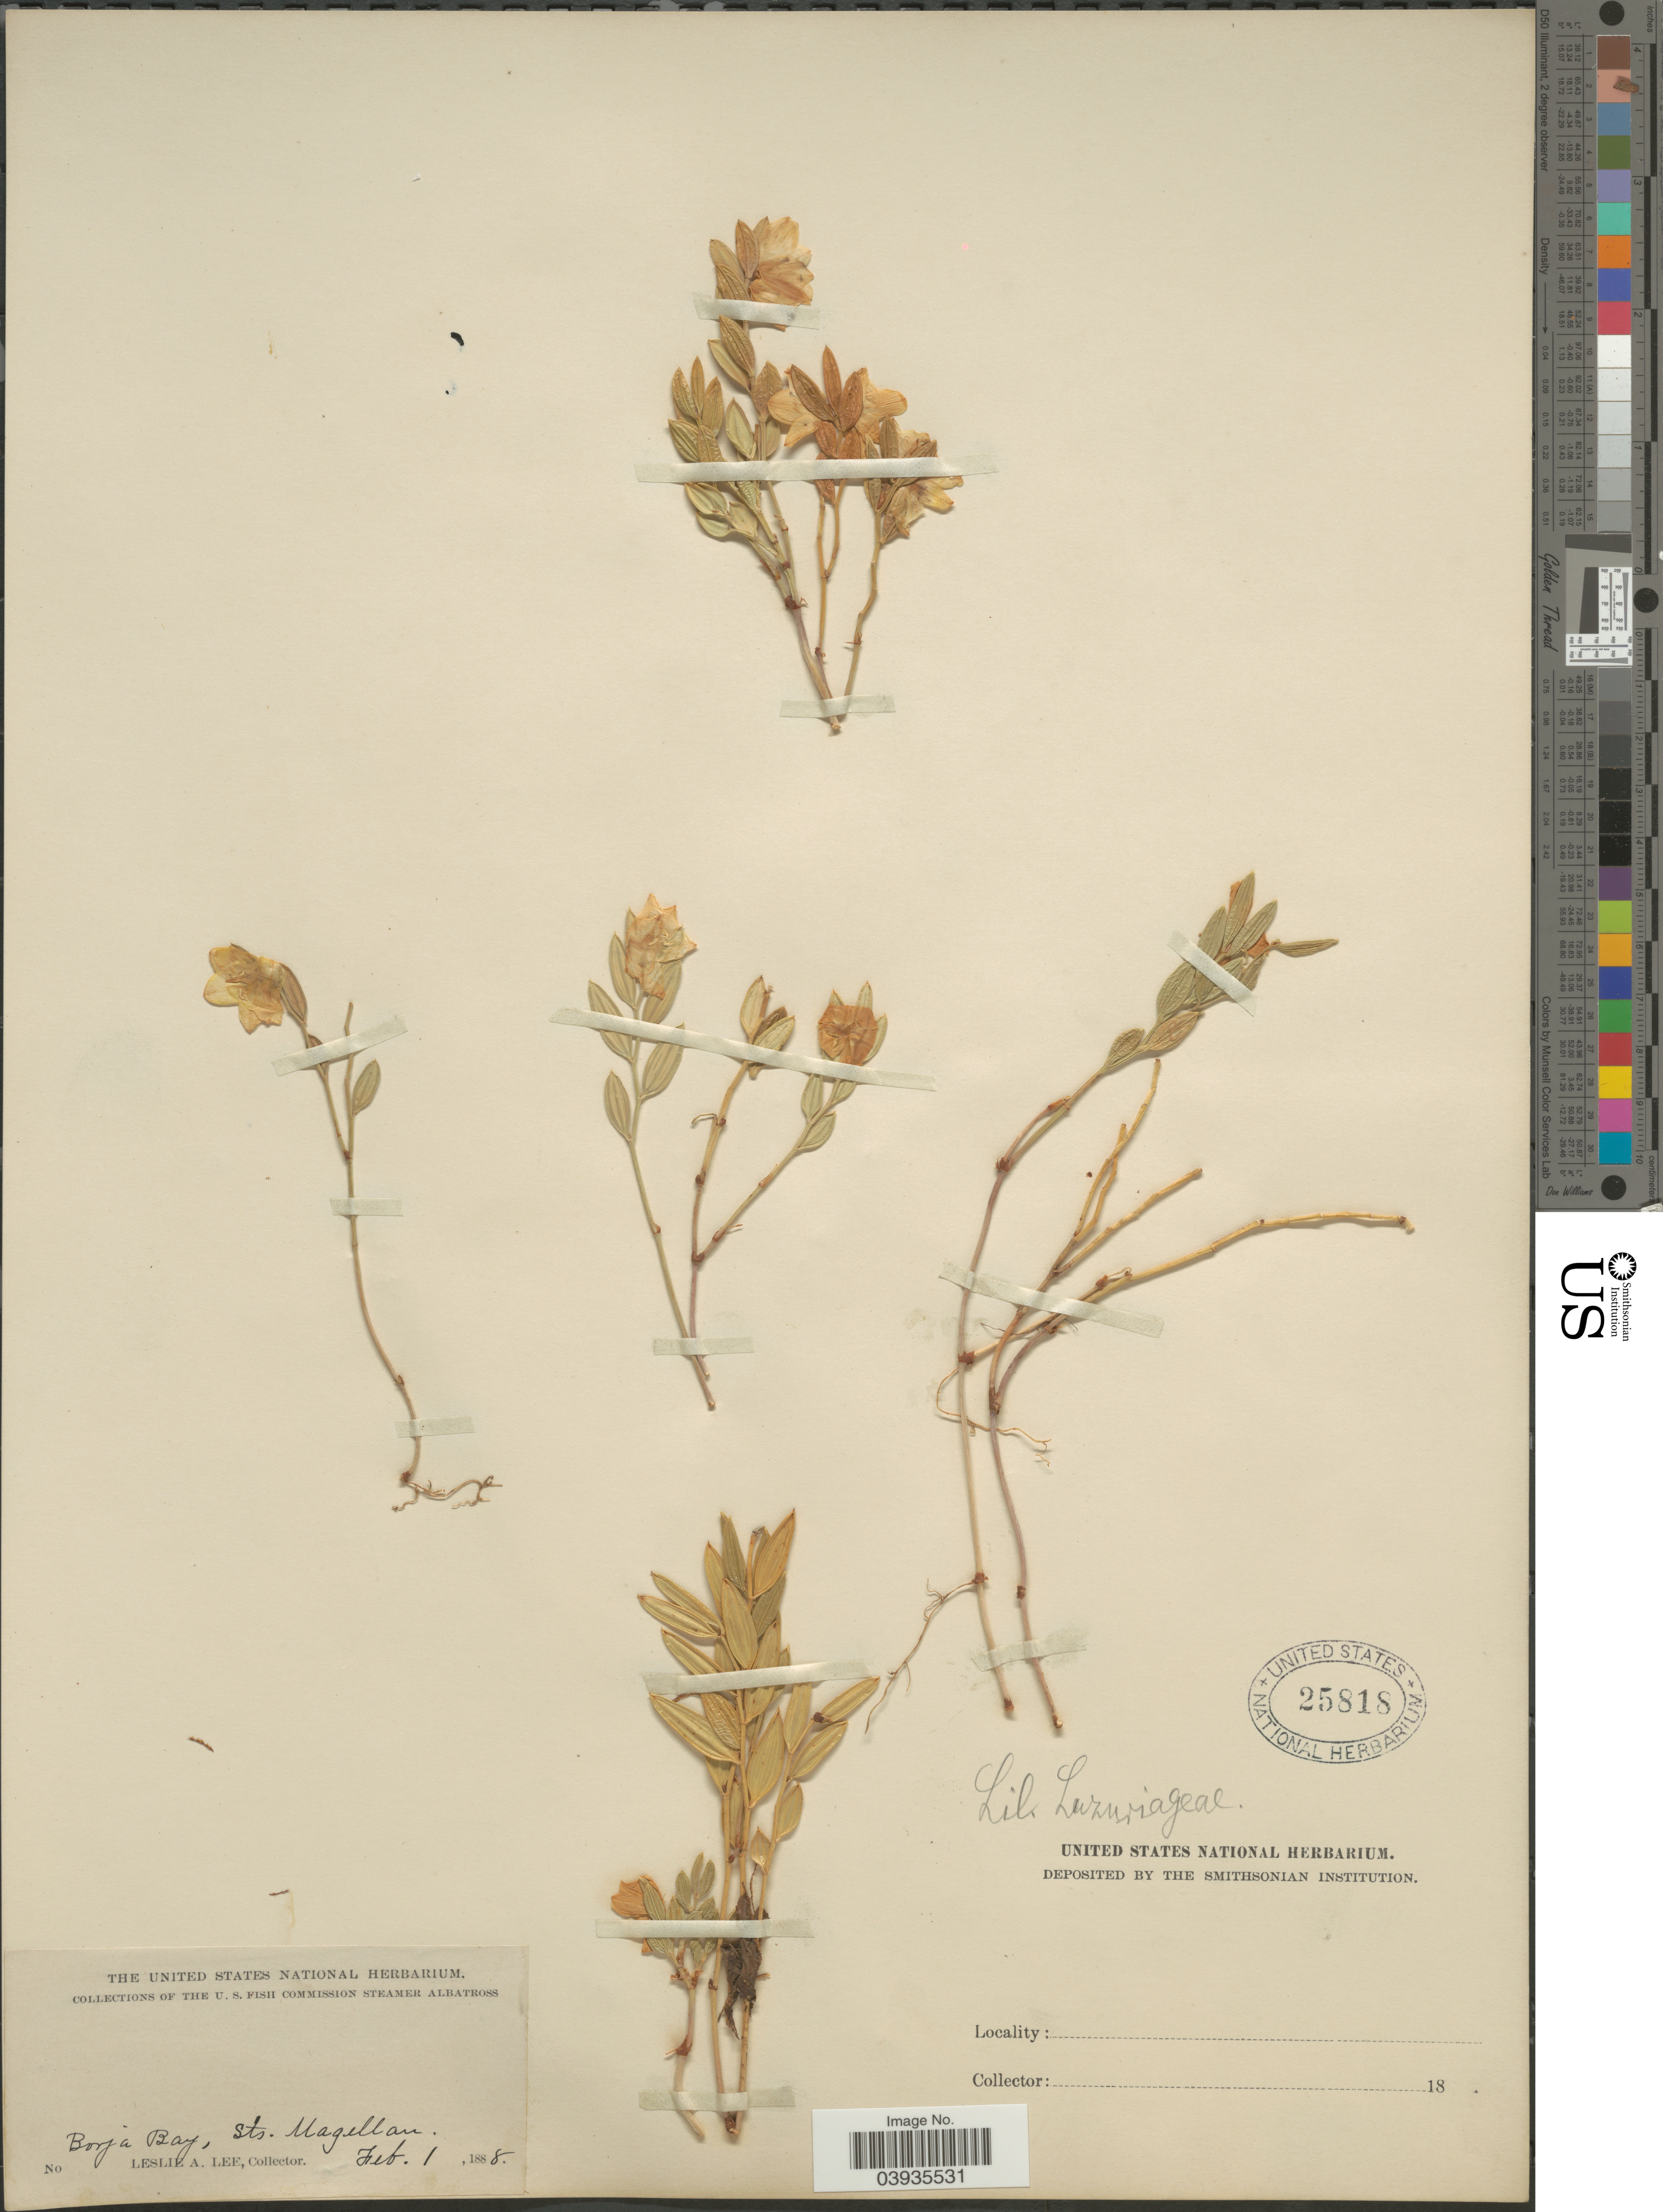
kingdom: Plantae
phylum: Tracheophyta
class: Liliopsida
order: Liliales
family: Alstroemeriaceae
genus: Luzuriaga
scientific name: Luzuriaga sp.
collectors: L. Lee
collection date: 1888-02-01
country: Chile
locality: Borja Bay, Sts. Magellan.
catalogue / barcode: US 25818